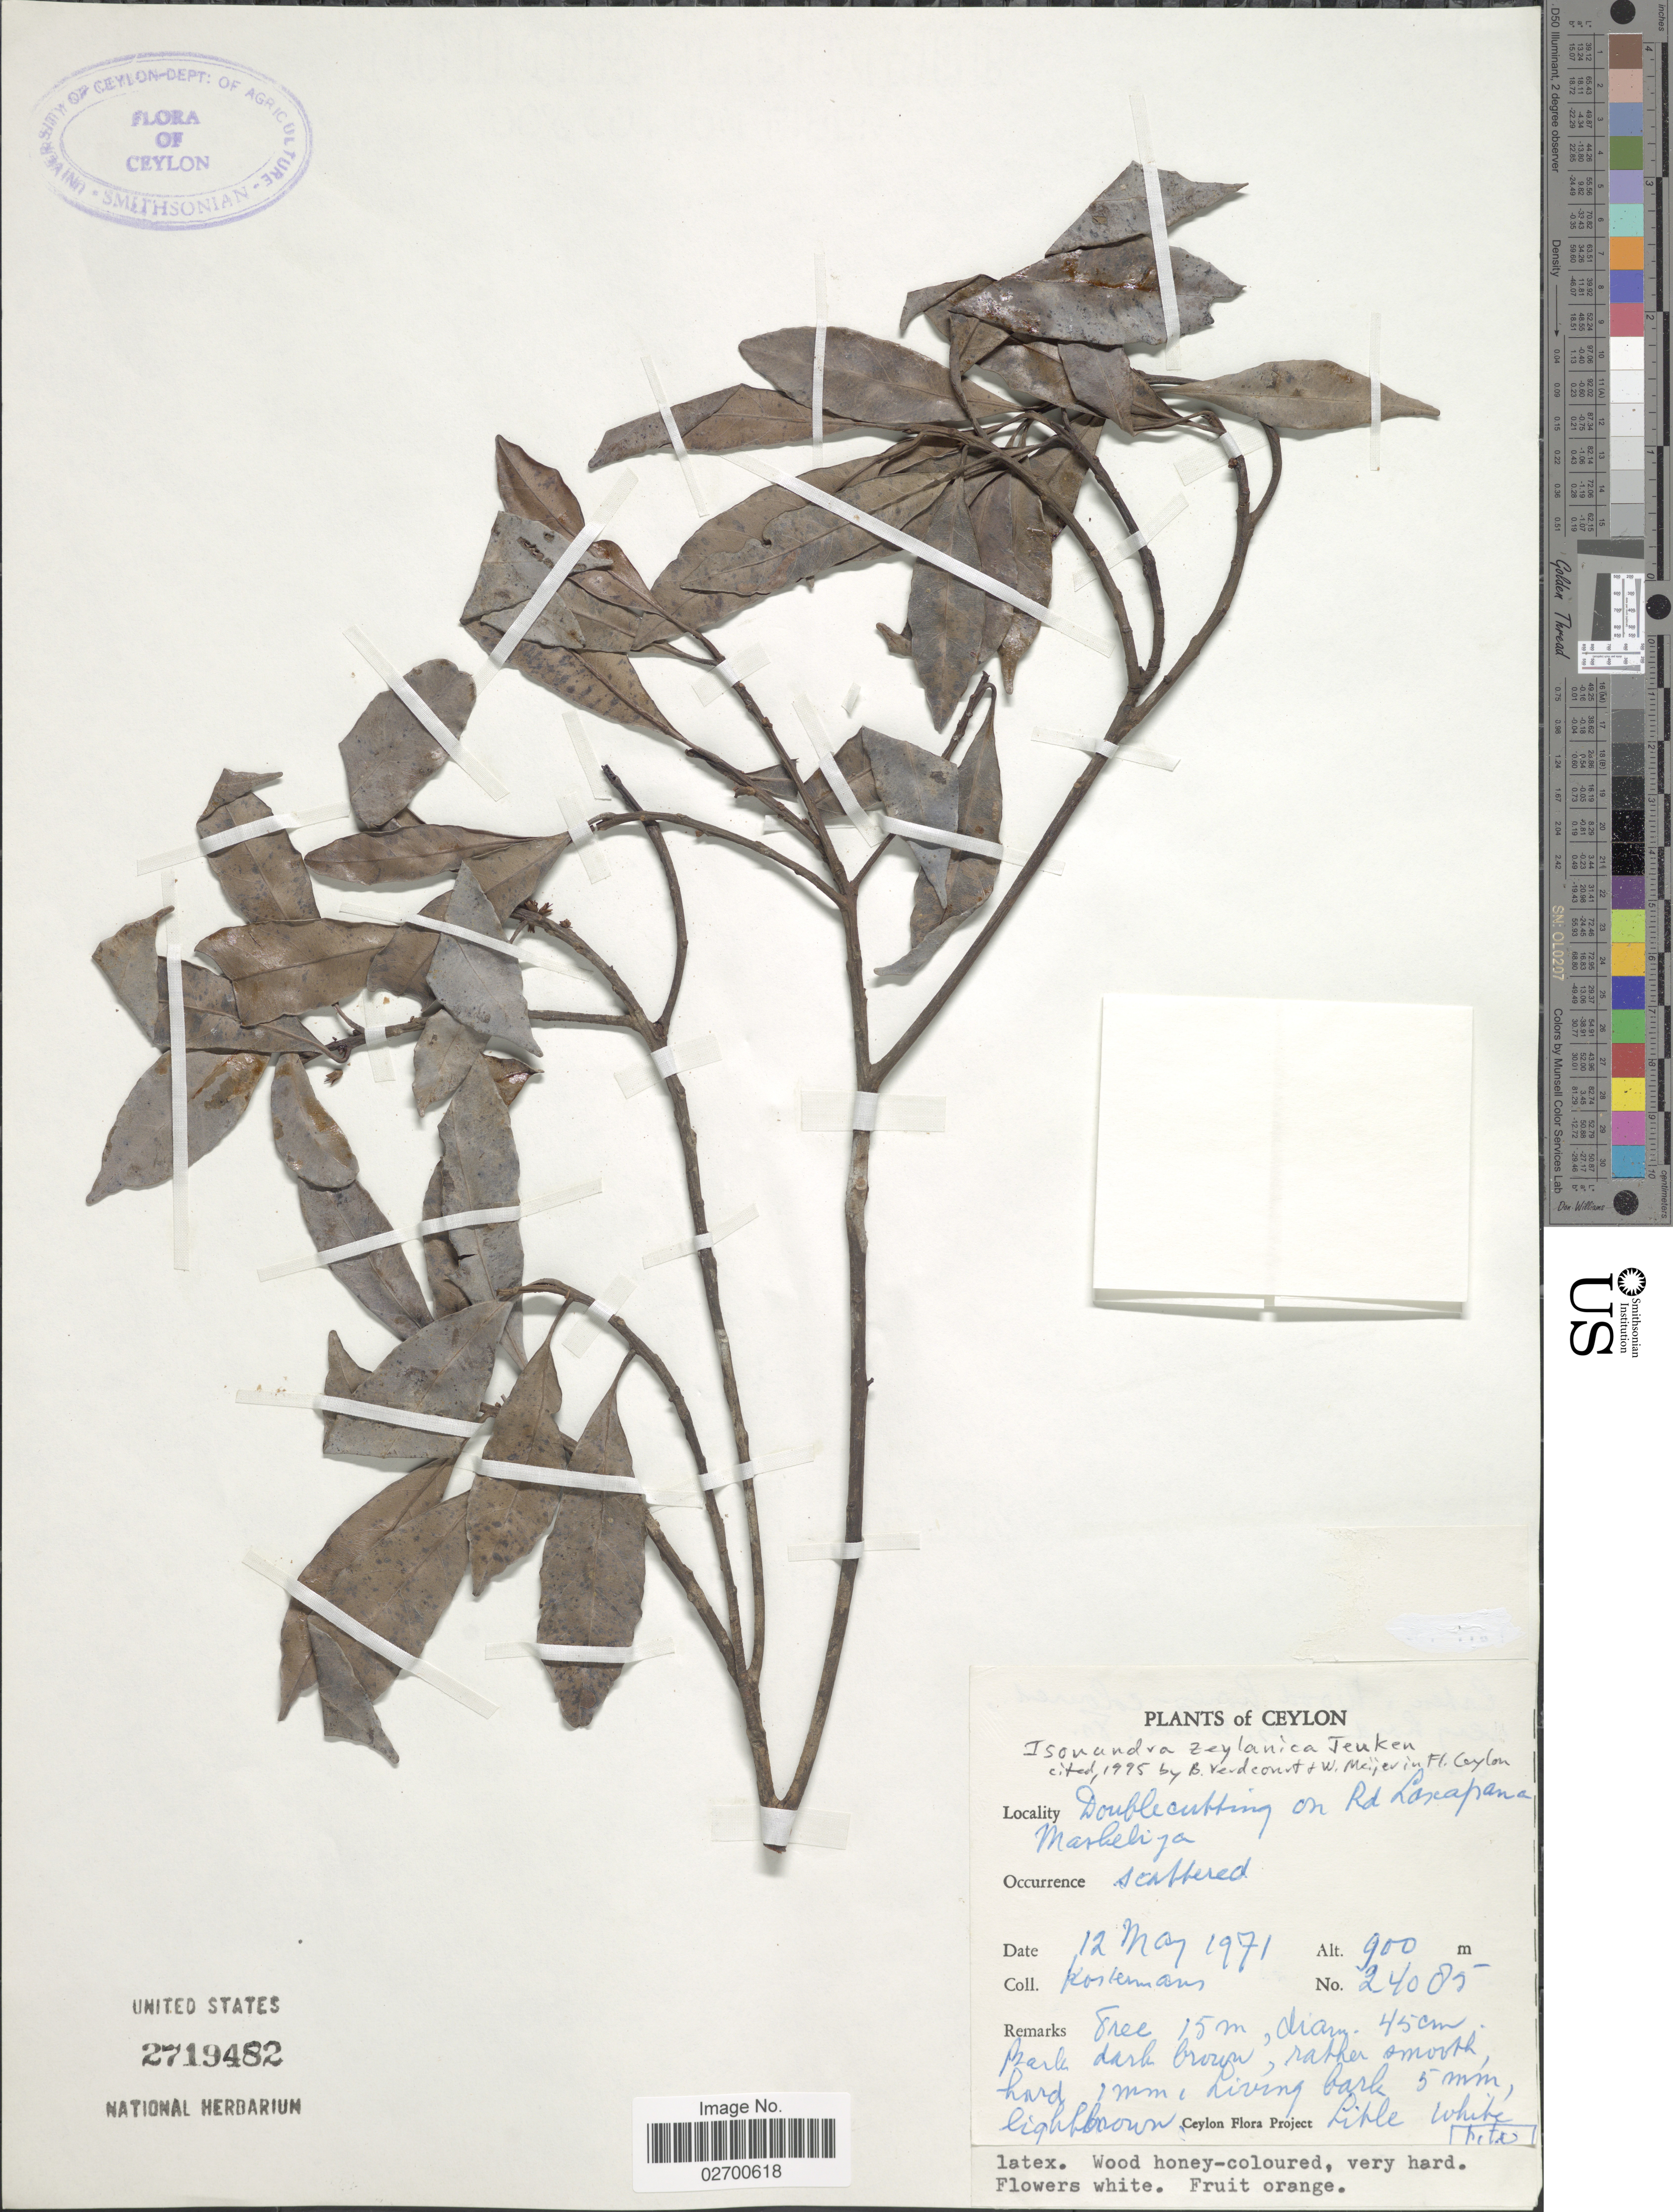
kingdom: Plantae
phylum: Tracheophyta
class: Magnoliopsida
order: Ericales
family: Sapotaceae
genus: Isonandra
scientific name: Isonandra zeylanica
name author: Jeuken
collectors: Kostermans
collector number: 24085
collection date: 1971-05-12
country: Sri Lanka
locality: Doublecutting on Rd Lorapana Maskeliya. Ceylon.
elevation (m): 900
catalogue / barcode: US 2719482